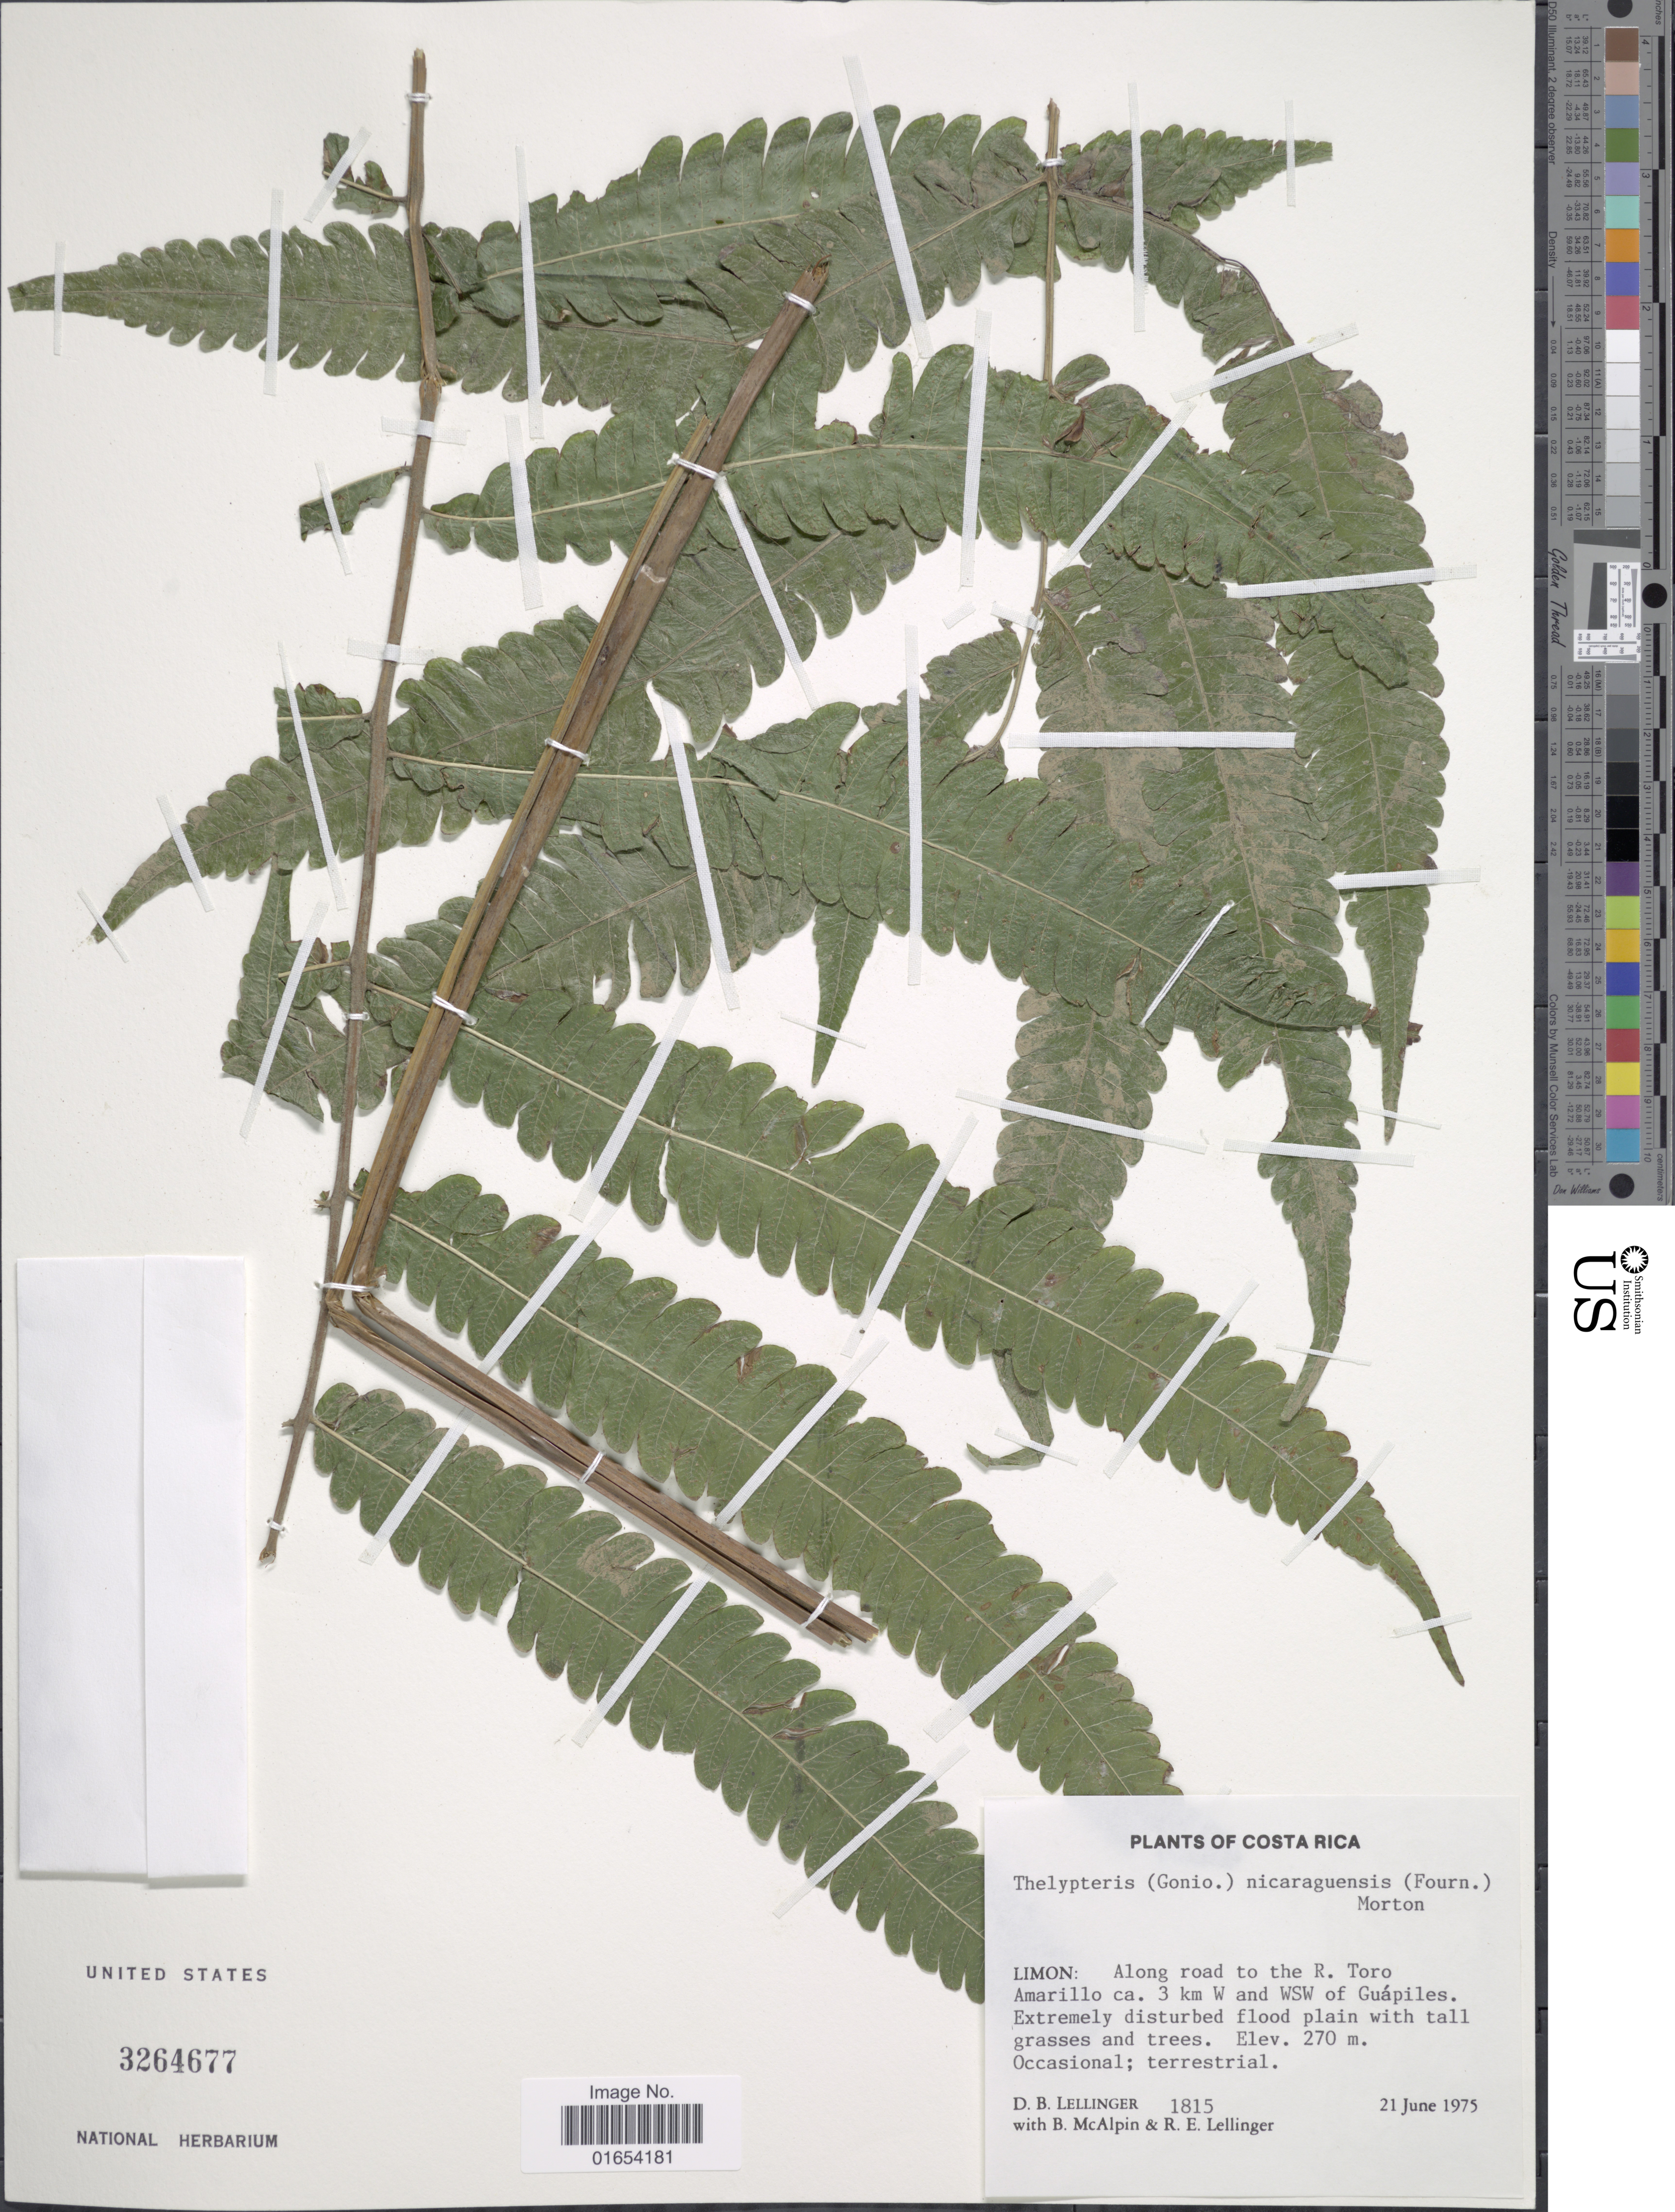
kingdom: Plantae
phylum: Tracheophyta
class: Polypodiopsida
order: Polypodiales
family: Thelypteridaceae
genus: Goniopteris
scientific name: Goniopteris nicaraguensis (C. Chr.) comb. nov., ined 2015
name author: (C. Chr.)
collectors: D. B. Lellinger, B. McAlpin & R. E. Lellinger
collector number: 1815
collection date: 1975-06-21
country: Costa Rica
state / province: Limón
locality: Along road to the R. Toro Amarillo ca. 3 km W and WSW of Guapiles. Extremely disturbed flood plain with tall grasses and trees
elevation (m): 270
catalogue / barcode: US 3264677